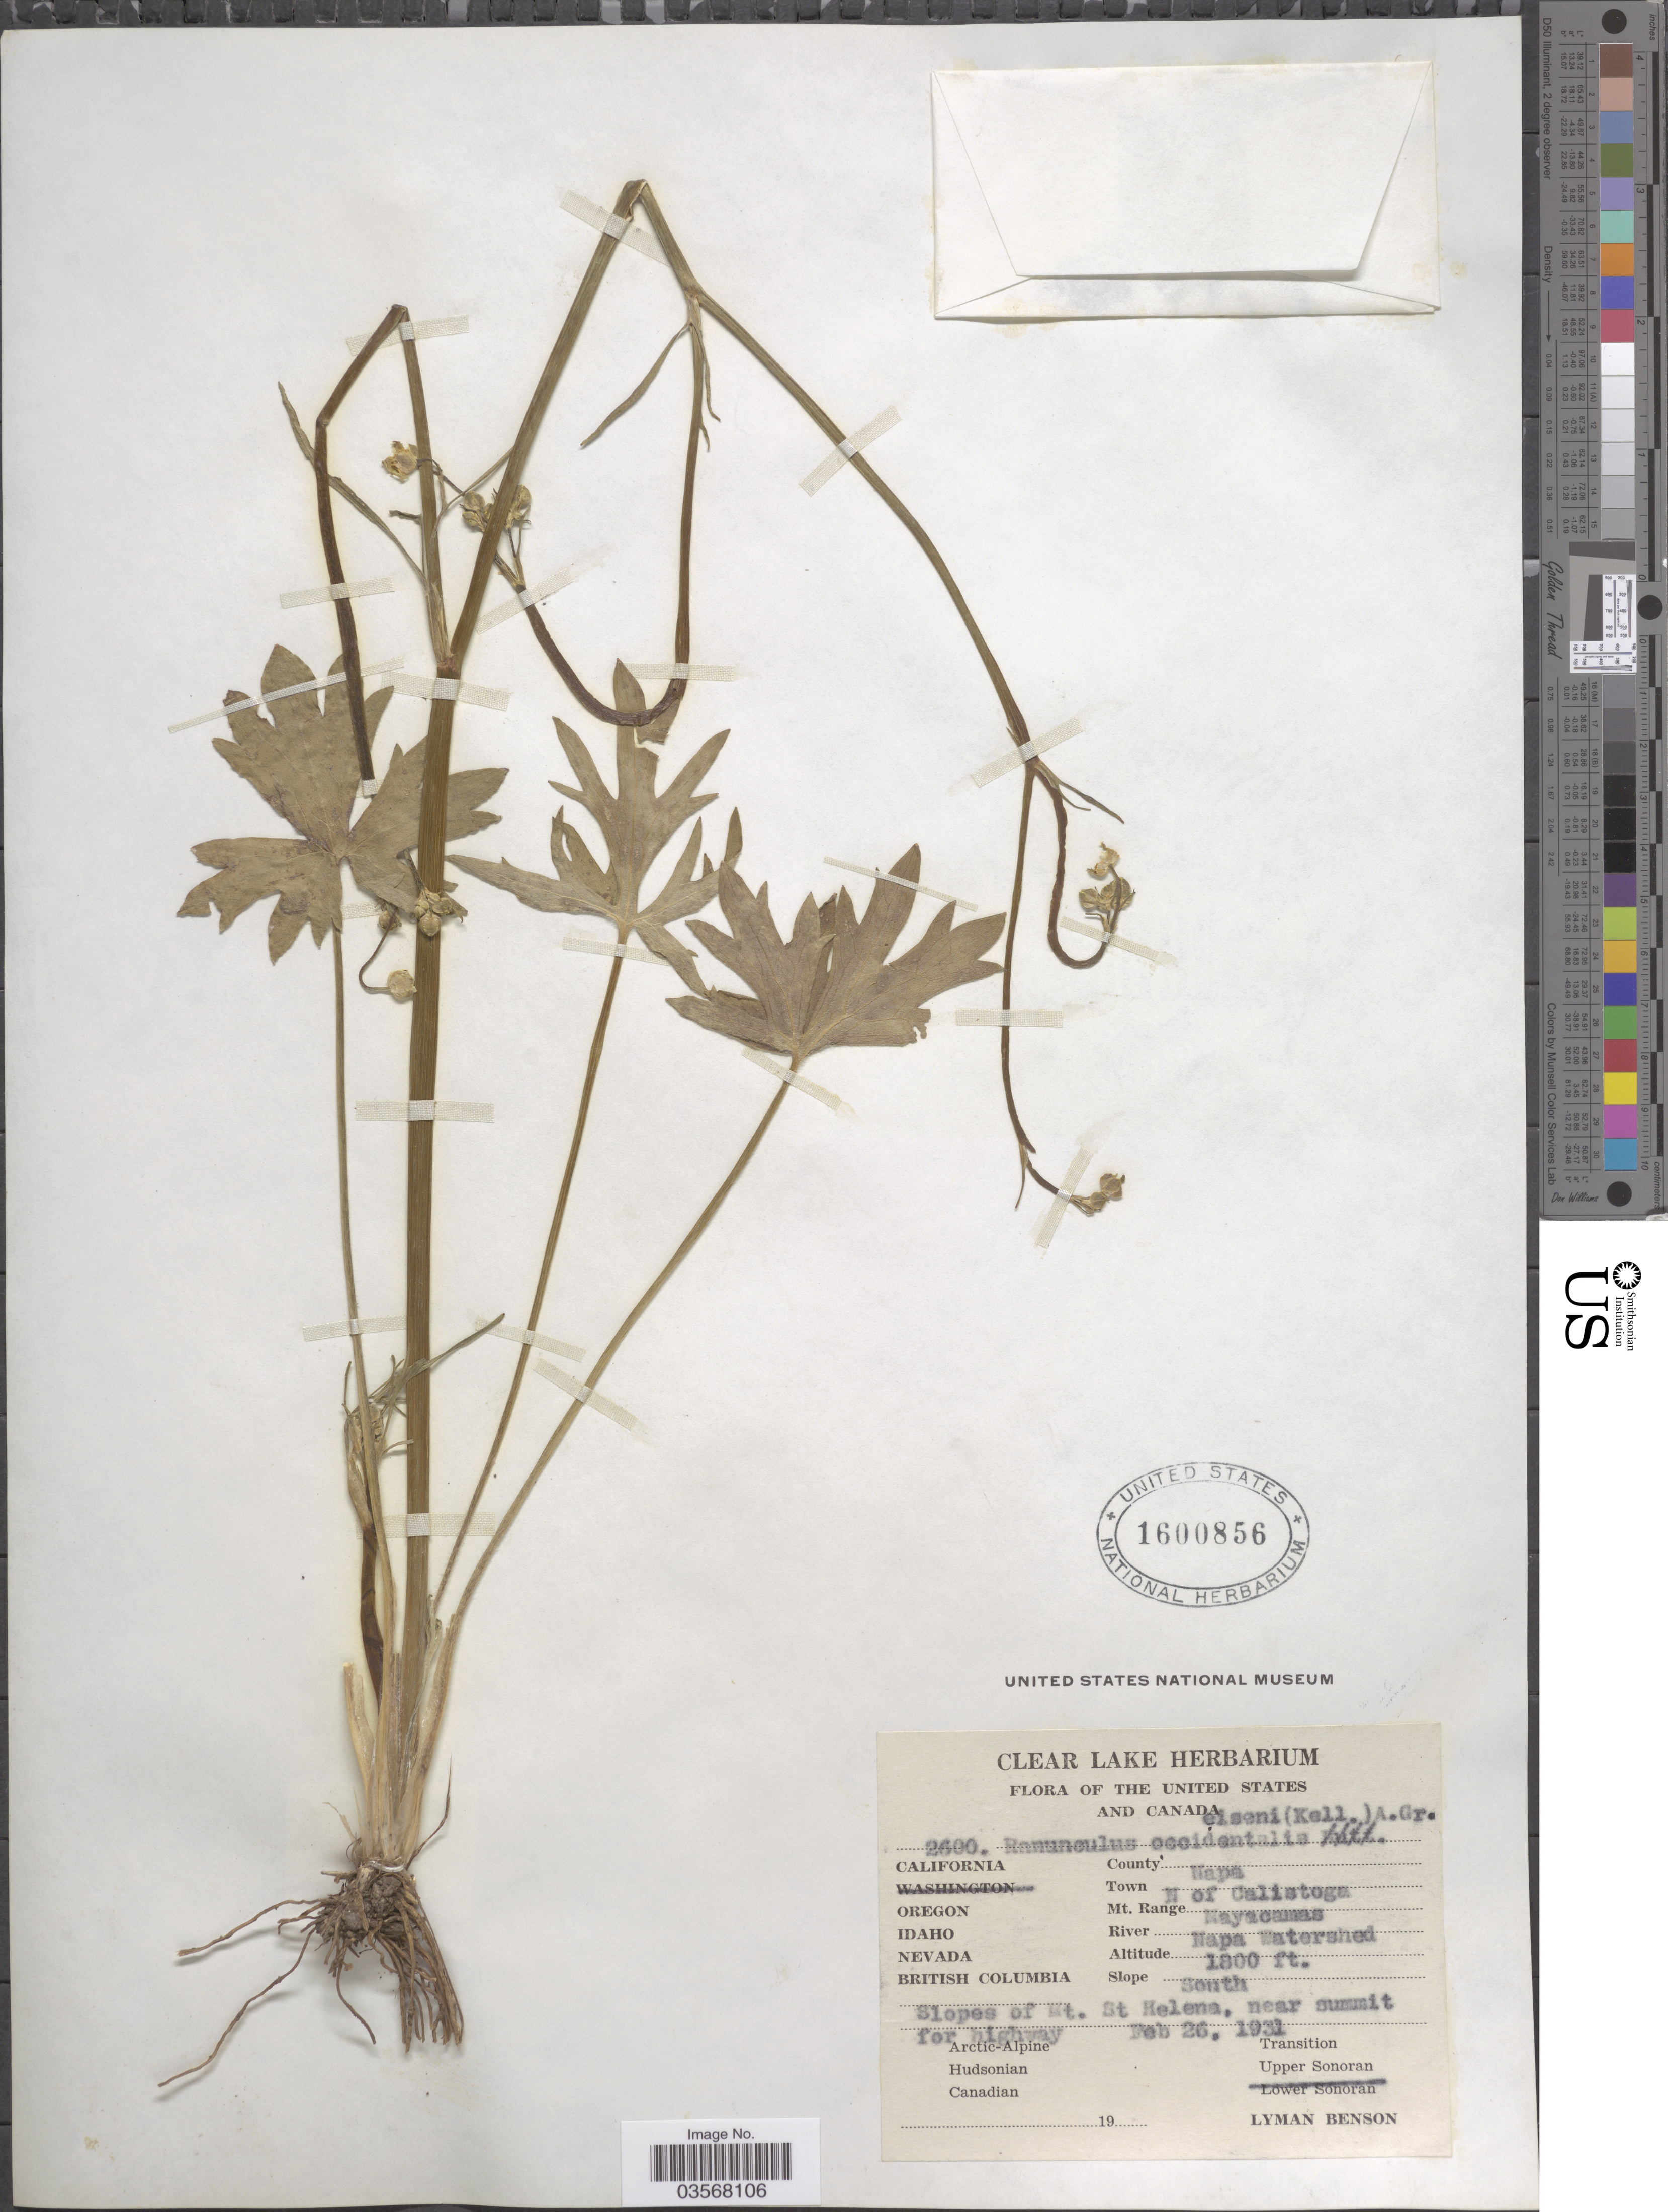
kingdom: Plantae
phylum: Tracheophyta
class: Magnoliopsida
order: Ranunculales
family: Ranunculaceae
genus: Ranunculus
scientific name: Ranunculus occidentalis var. eisenii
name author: Nutt.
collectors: L. D. Benson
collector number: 2600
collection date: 1931-02-26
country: United States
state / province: California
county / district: Napa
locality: County Napa. Town N of Calistoga. Mt. Range Nayacamas. River Napa Watershed. Slope South. Slopes of Mt. St. Helena, near summit for highway. Upper Sonoran.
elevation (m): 549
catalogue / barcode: US 1600856